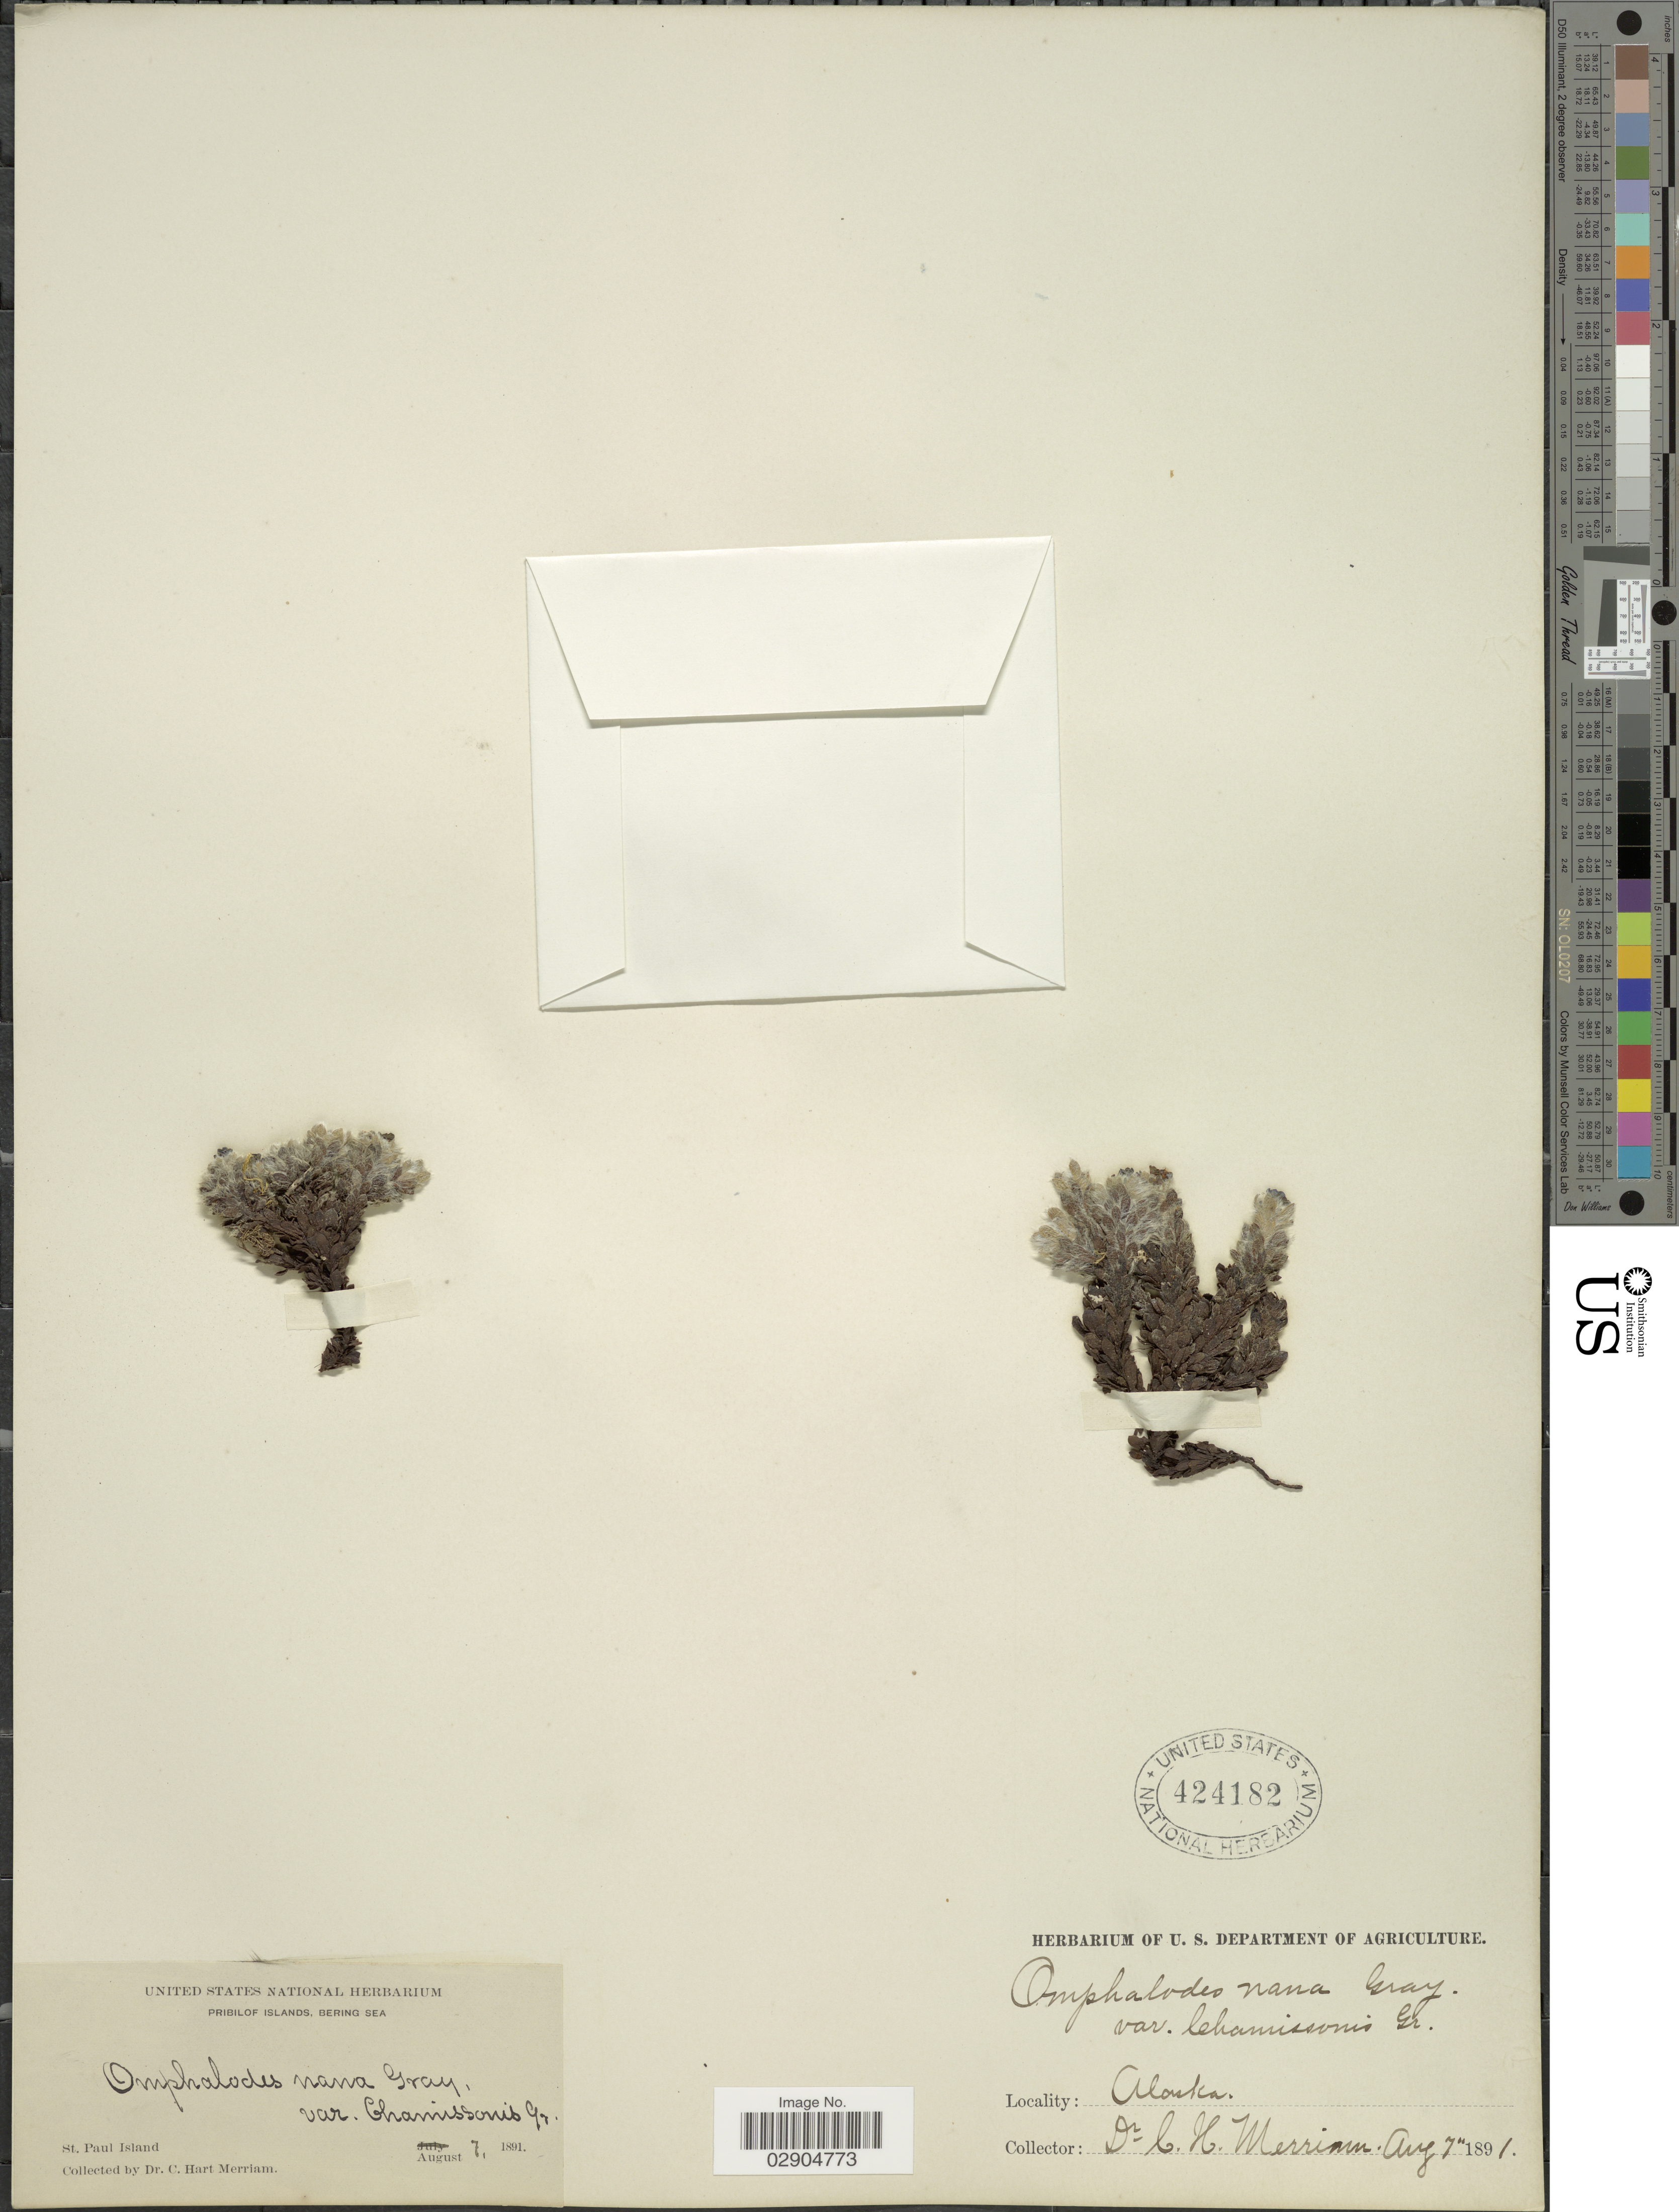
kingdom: Plantae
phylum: Tracheophyta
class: Magnoliopsida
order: Boraginales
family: Boraginaceae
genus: Eritrichium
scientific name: Eritrichium aretioides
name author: (Cham.) DC.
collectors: C. Merriam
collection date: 1891-08-07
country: United States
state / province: Alaska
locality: Pribilof Islands, Bering Sea, St. Paul Island.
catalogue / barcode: US 424182